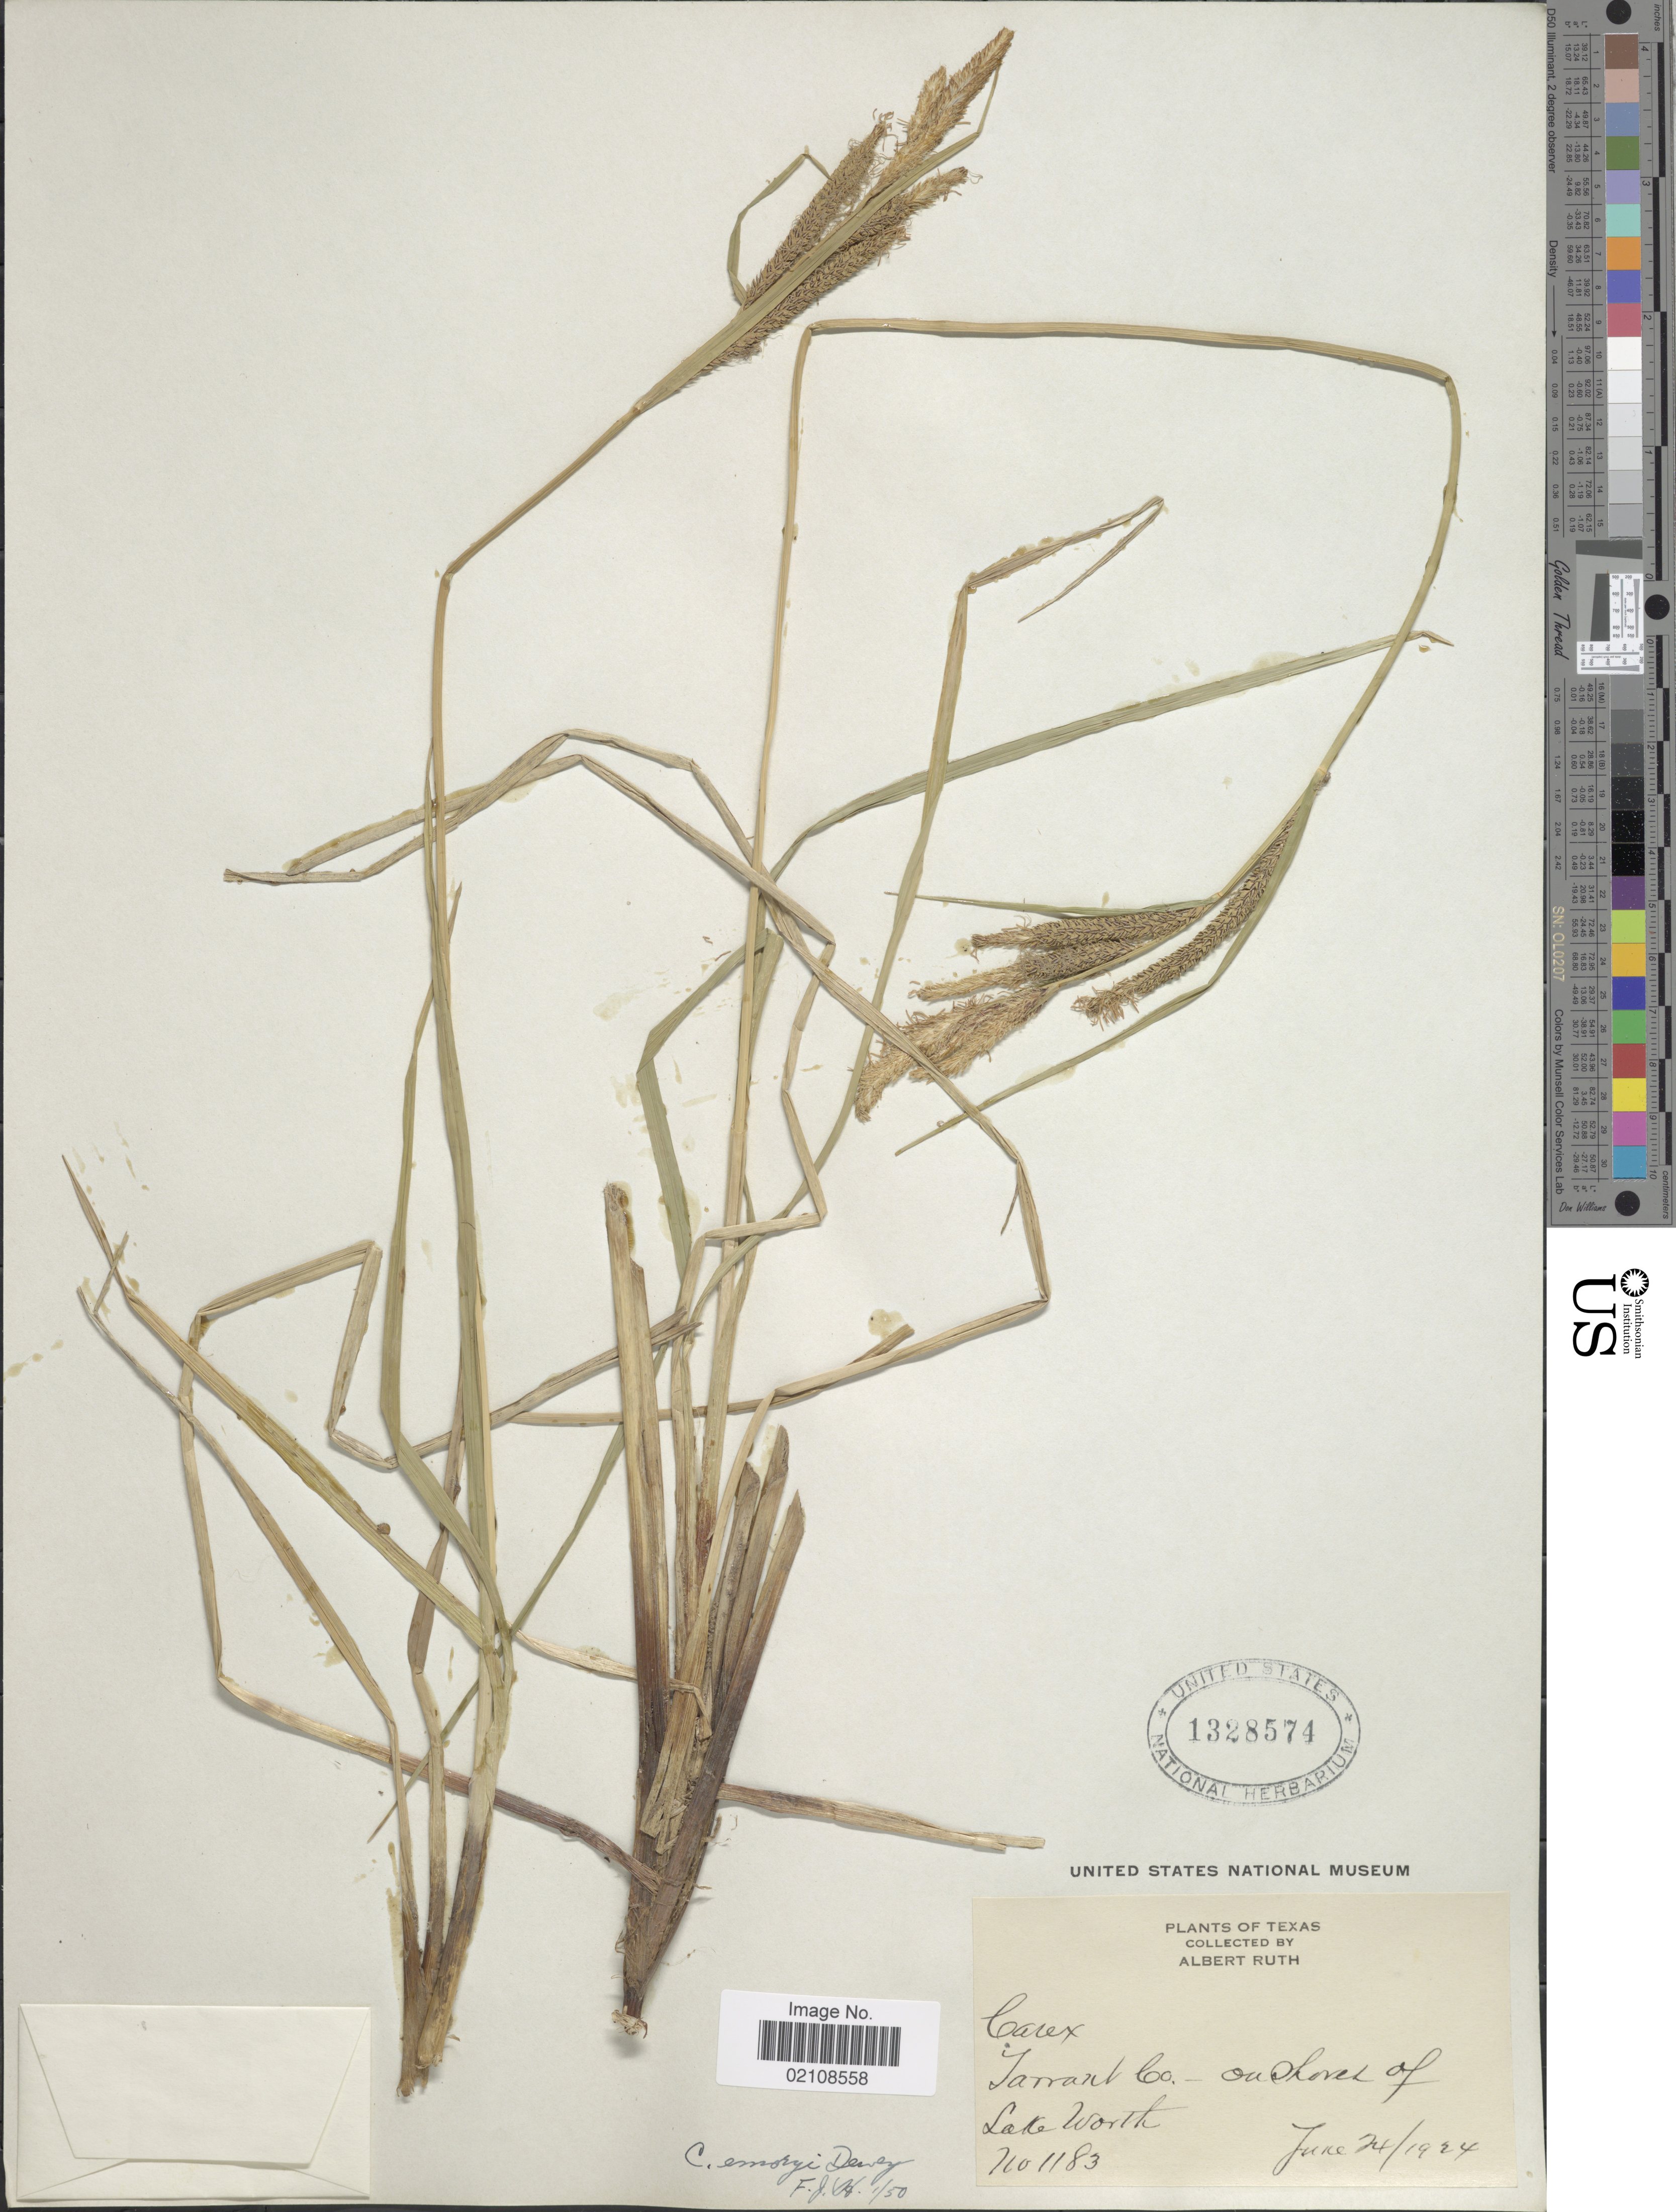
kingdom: Plantae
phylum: Tracheophyta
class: Liliopsida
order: Poales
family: Cyperaceae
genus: Carex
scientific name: Carex emoryi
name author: Dewey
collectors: A. Ruth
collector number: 1183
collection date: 1924-06-21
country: United States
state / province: Texas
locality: Tarrant Co.- on shore of Lake Worth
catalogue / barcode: US 1328574